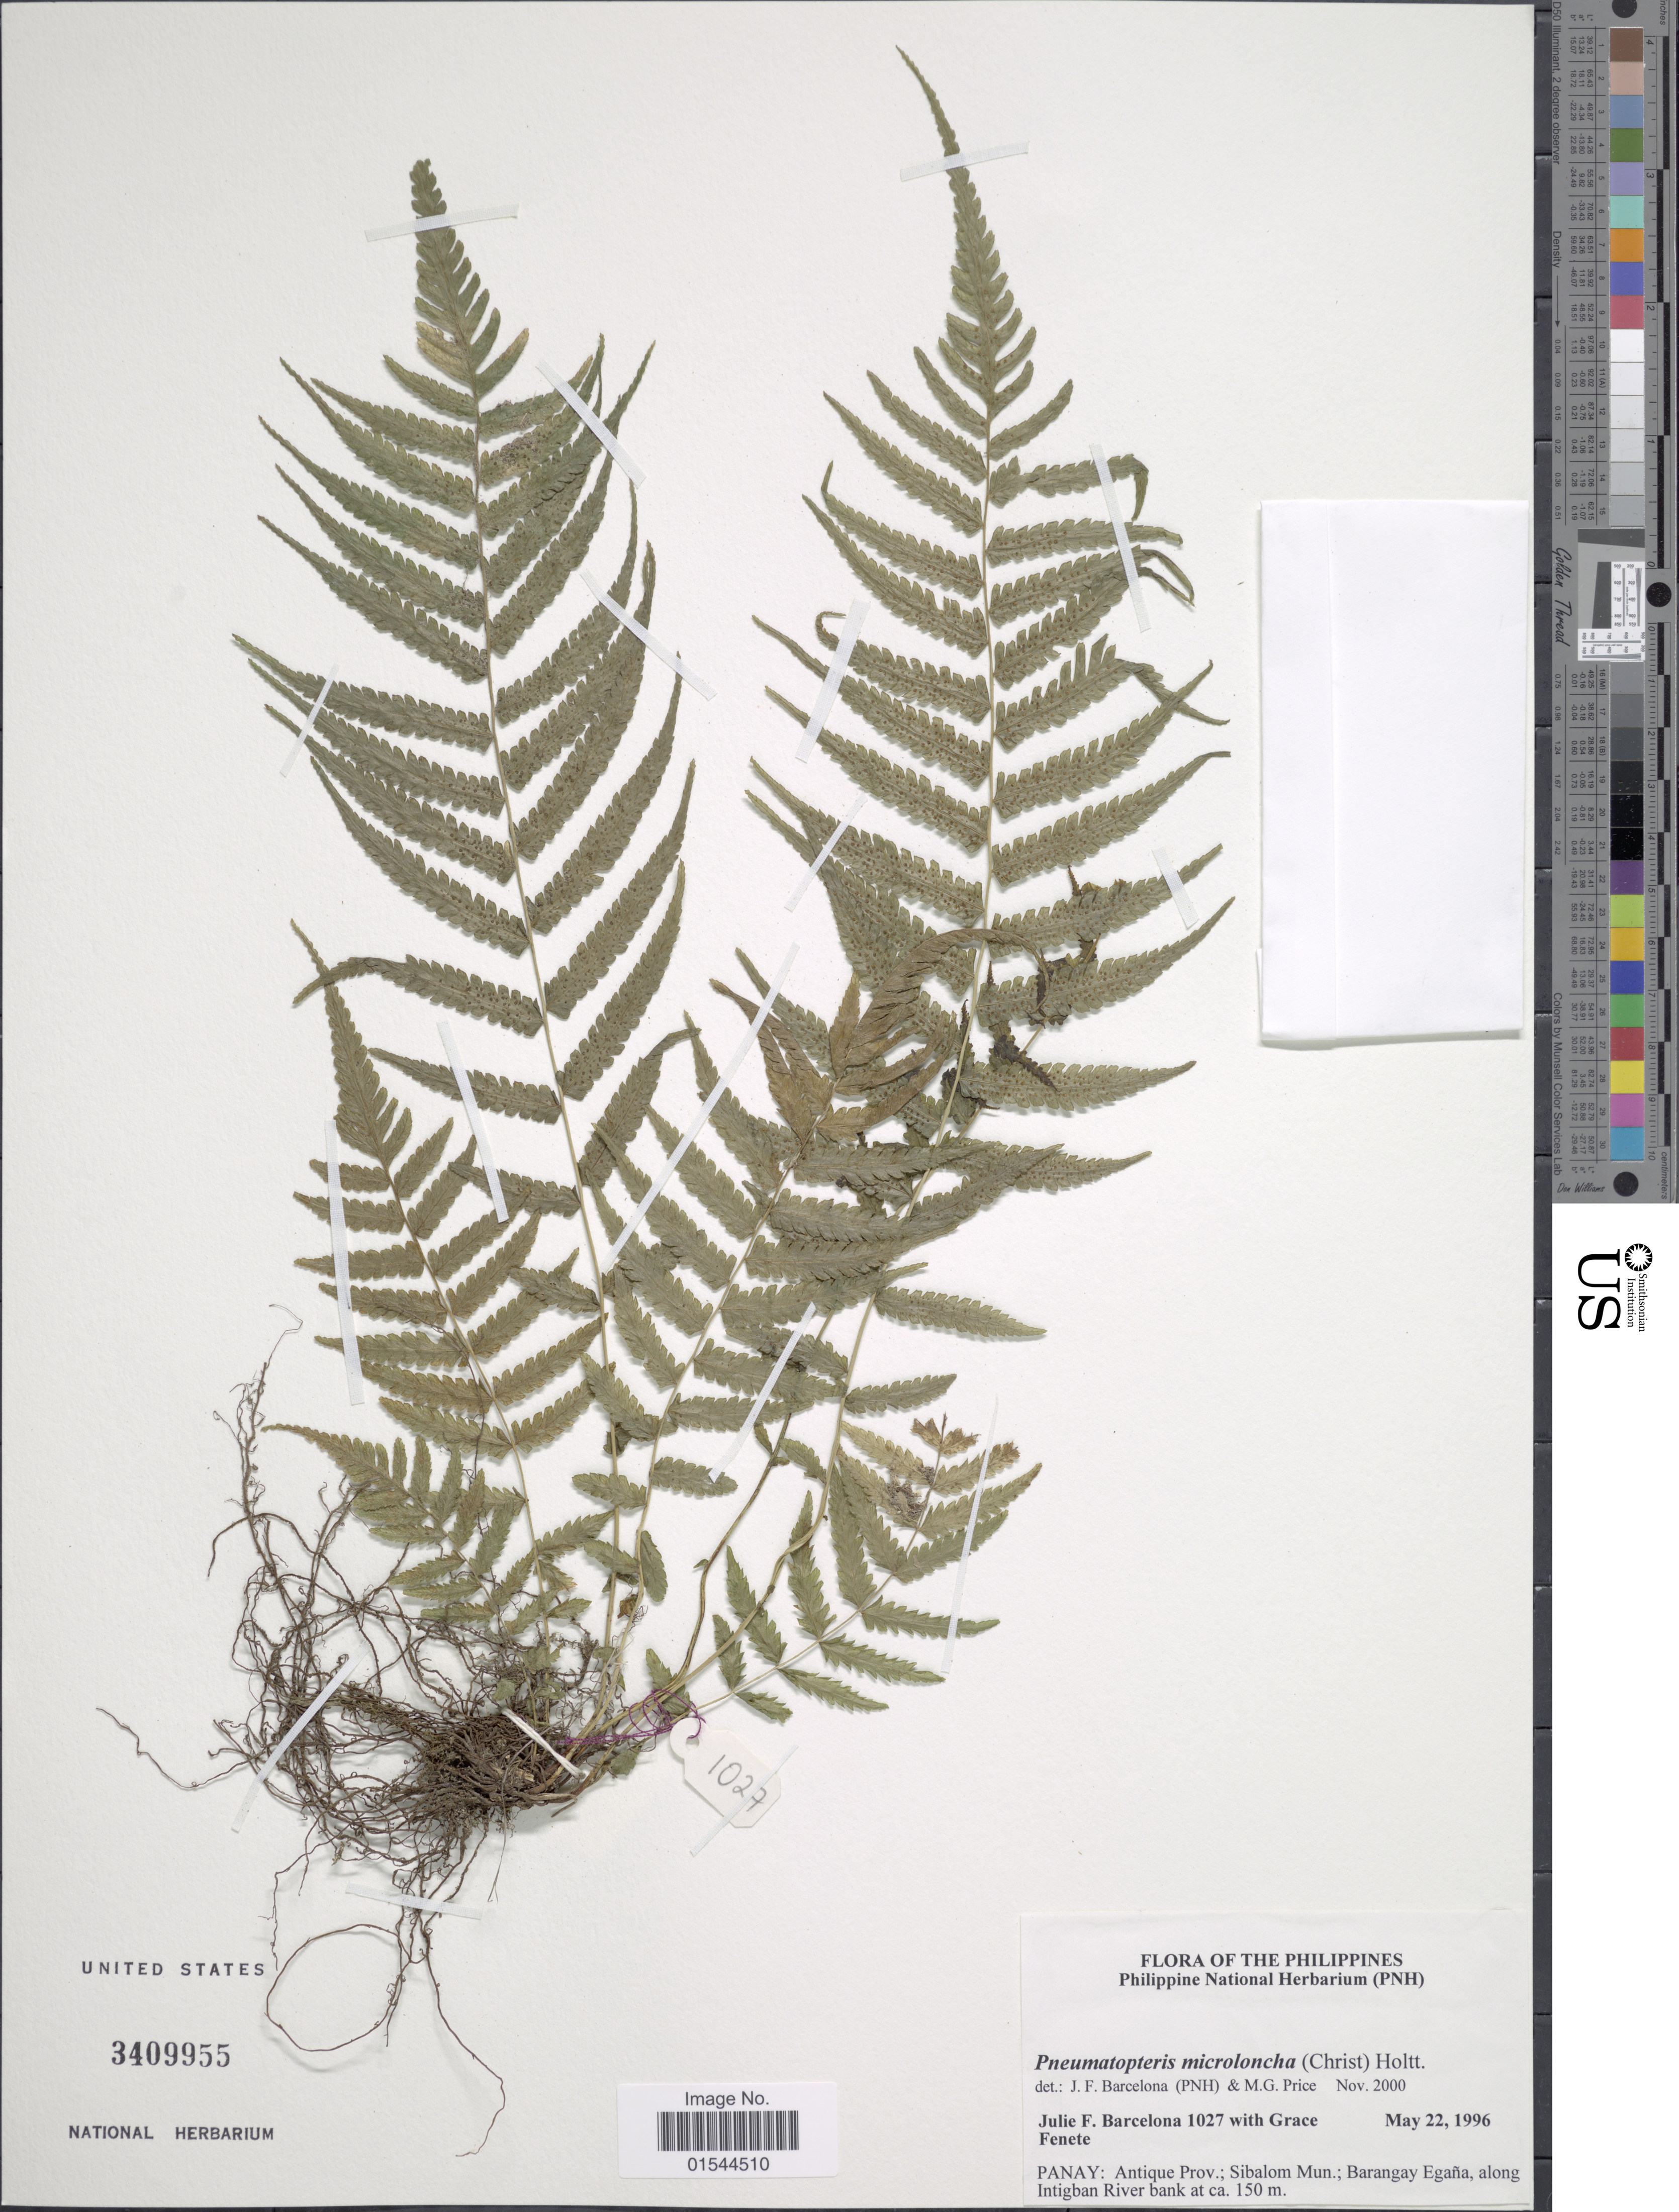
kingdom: Plantae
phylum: Tracheophyta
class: Polypodiopsida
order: Polypodiales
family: Thelypteridaceae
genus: Pneumatopteris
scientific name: Pneumatopteris microloncha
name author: (Christ) Holttum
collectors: J. F. Barcelona & G. Fenete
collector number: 1027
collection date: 1996-05-22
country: Philippines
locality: Panay: antique Prov.; Sibalom Mun.; Barangay Egana, along Intigban River bank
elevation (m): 150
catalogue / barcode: US 3409955